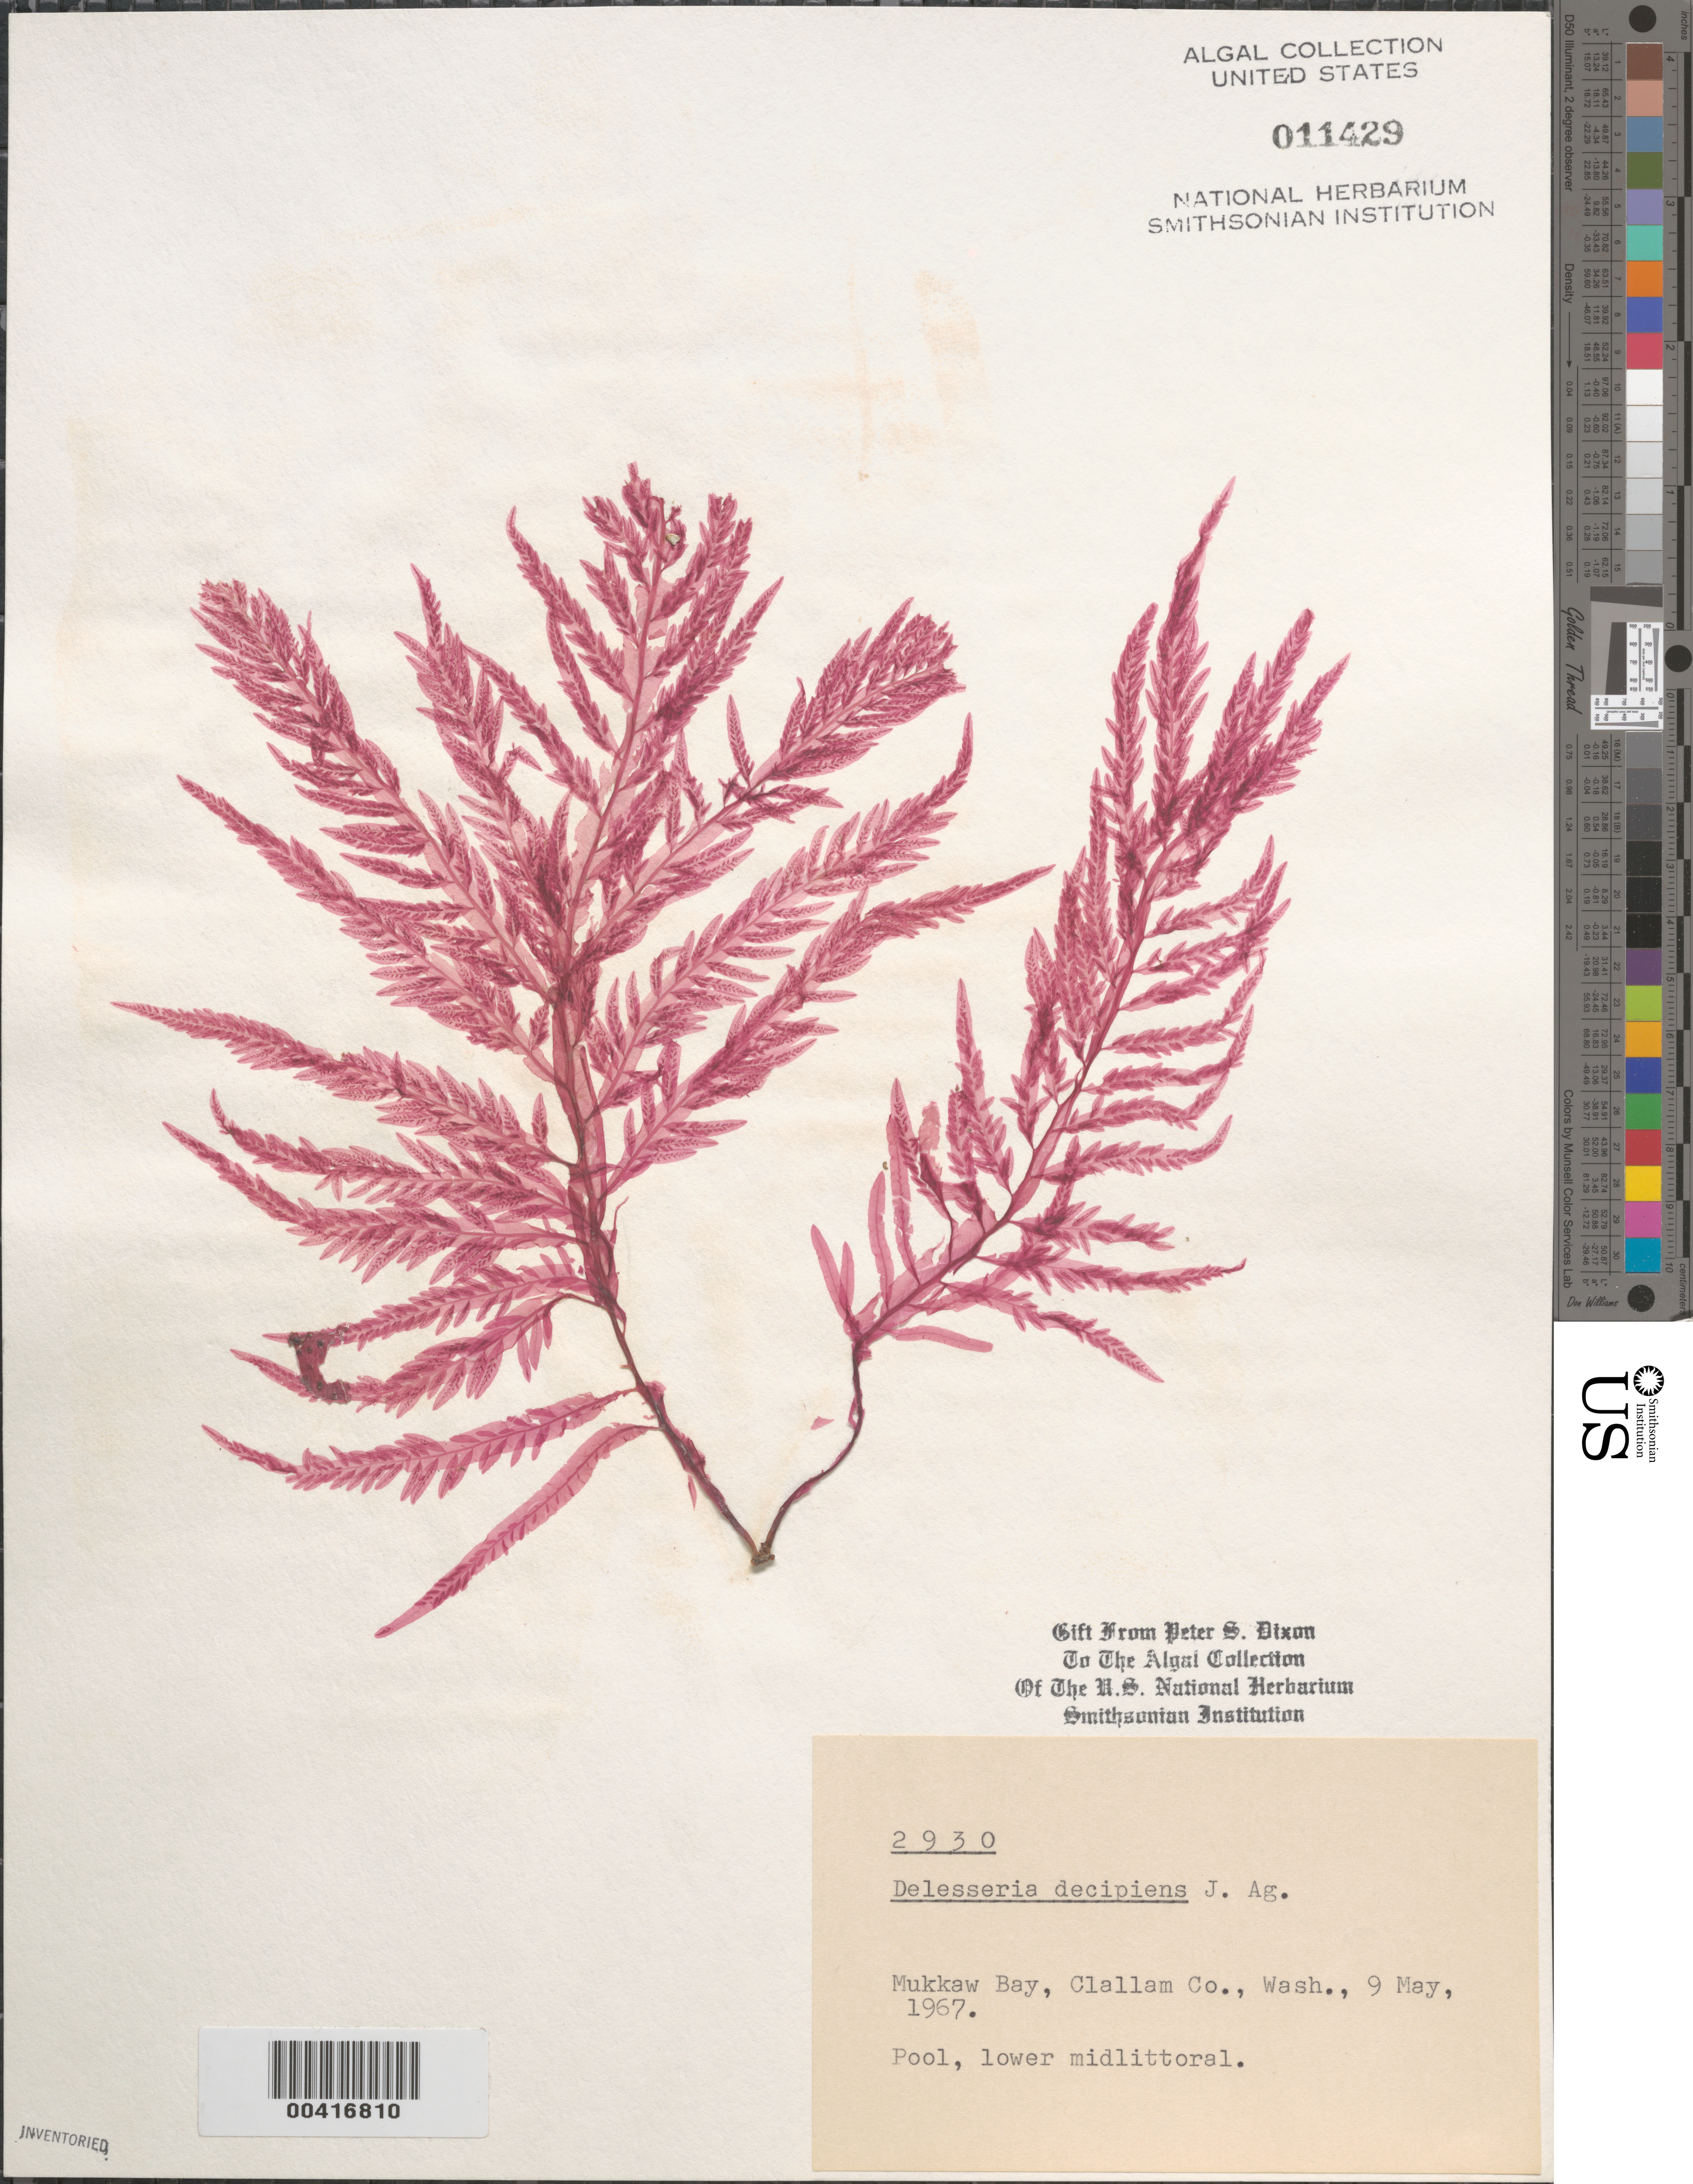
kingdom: Plantae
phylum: Rhodophyta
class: Florideophyceae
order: Ceramiales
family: Delesseriaceae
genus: Cumathamnion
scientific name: Cumathamnion decipiens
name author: (J. Agardh) M.J. Wynne & G.W. Saunders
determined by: Algae name updating Project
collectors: P. S. Dixon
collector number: PSD 2930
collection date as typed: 09 May 1967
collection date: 1967-05-09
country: United States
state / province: Washington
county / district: Clallam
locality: Mukkaw Bay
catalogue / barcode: US 11429